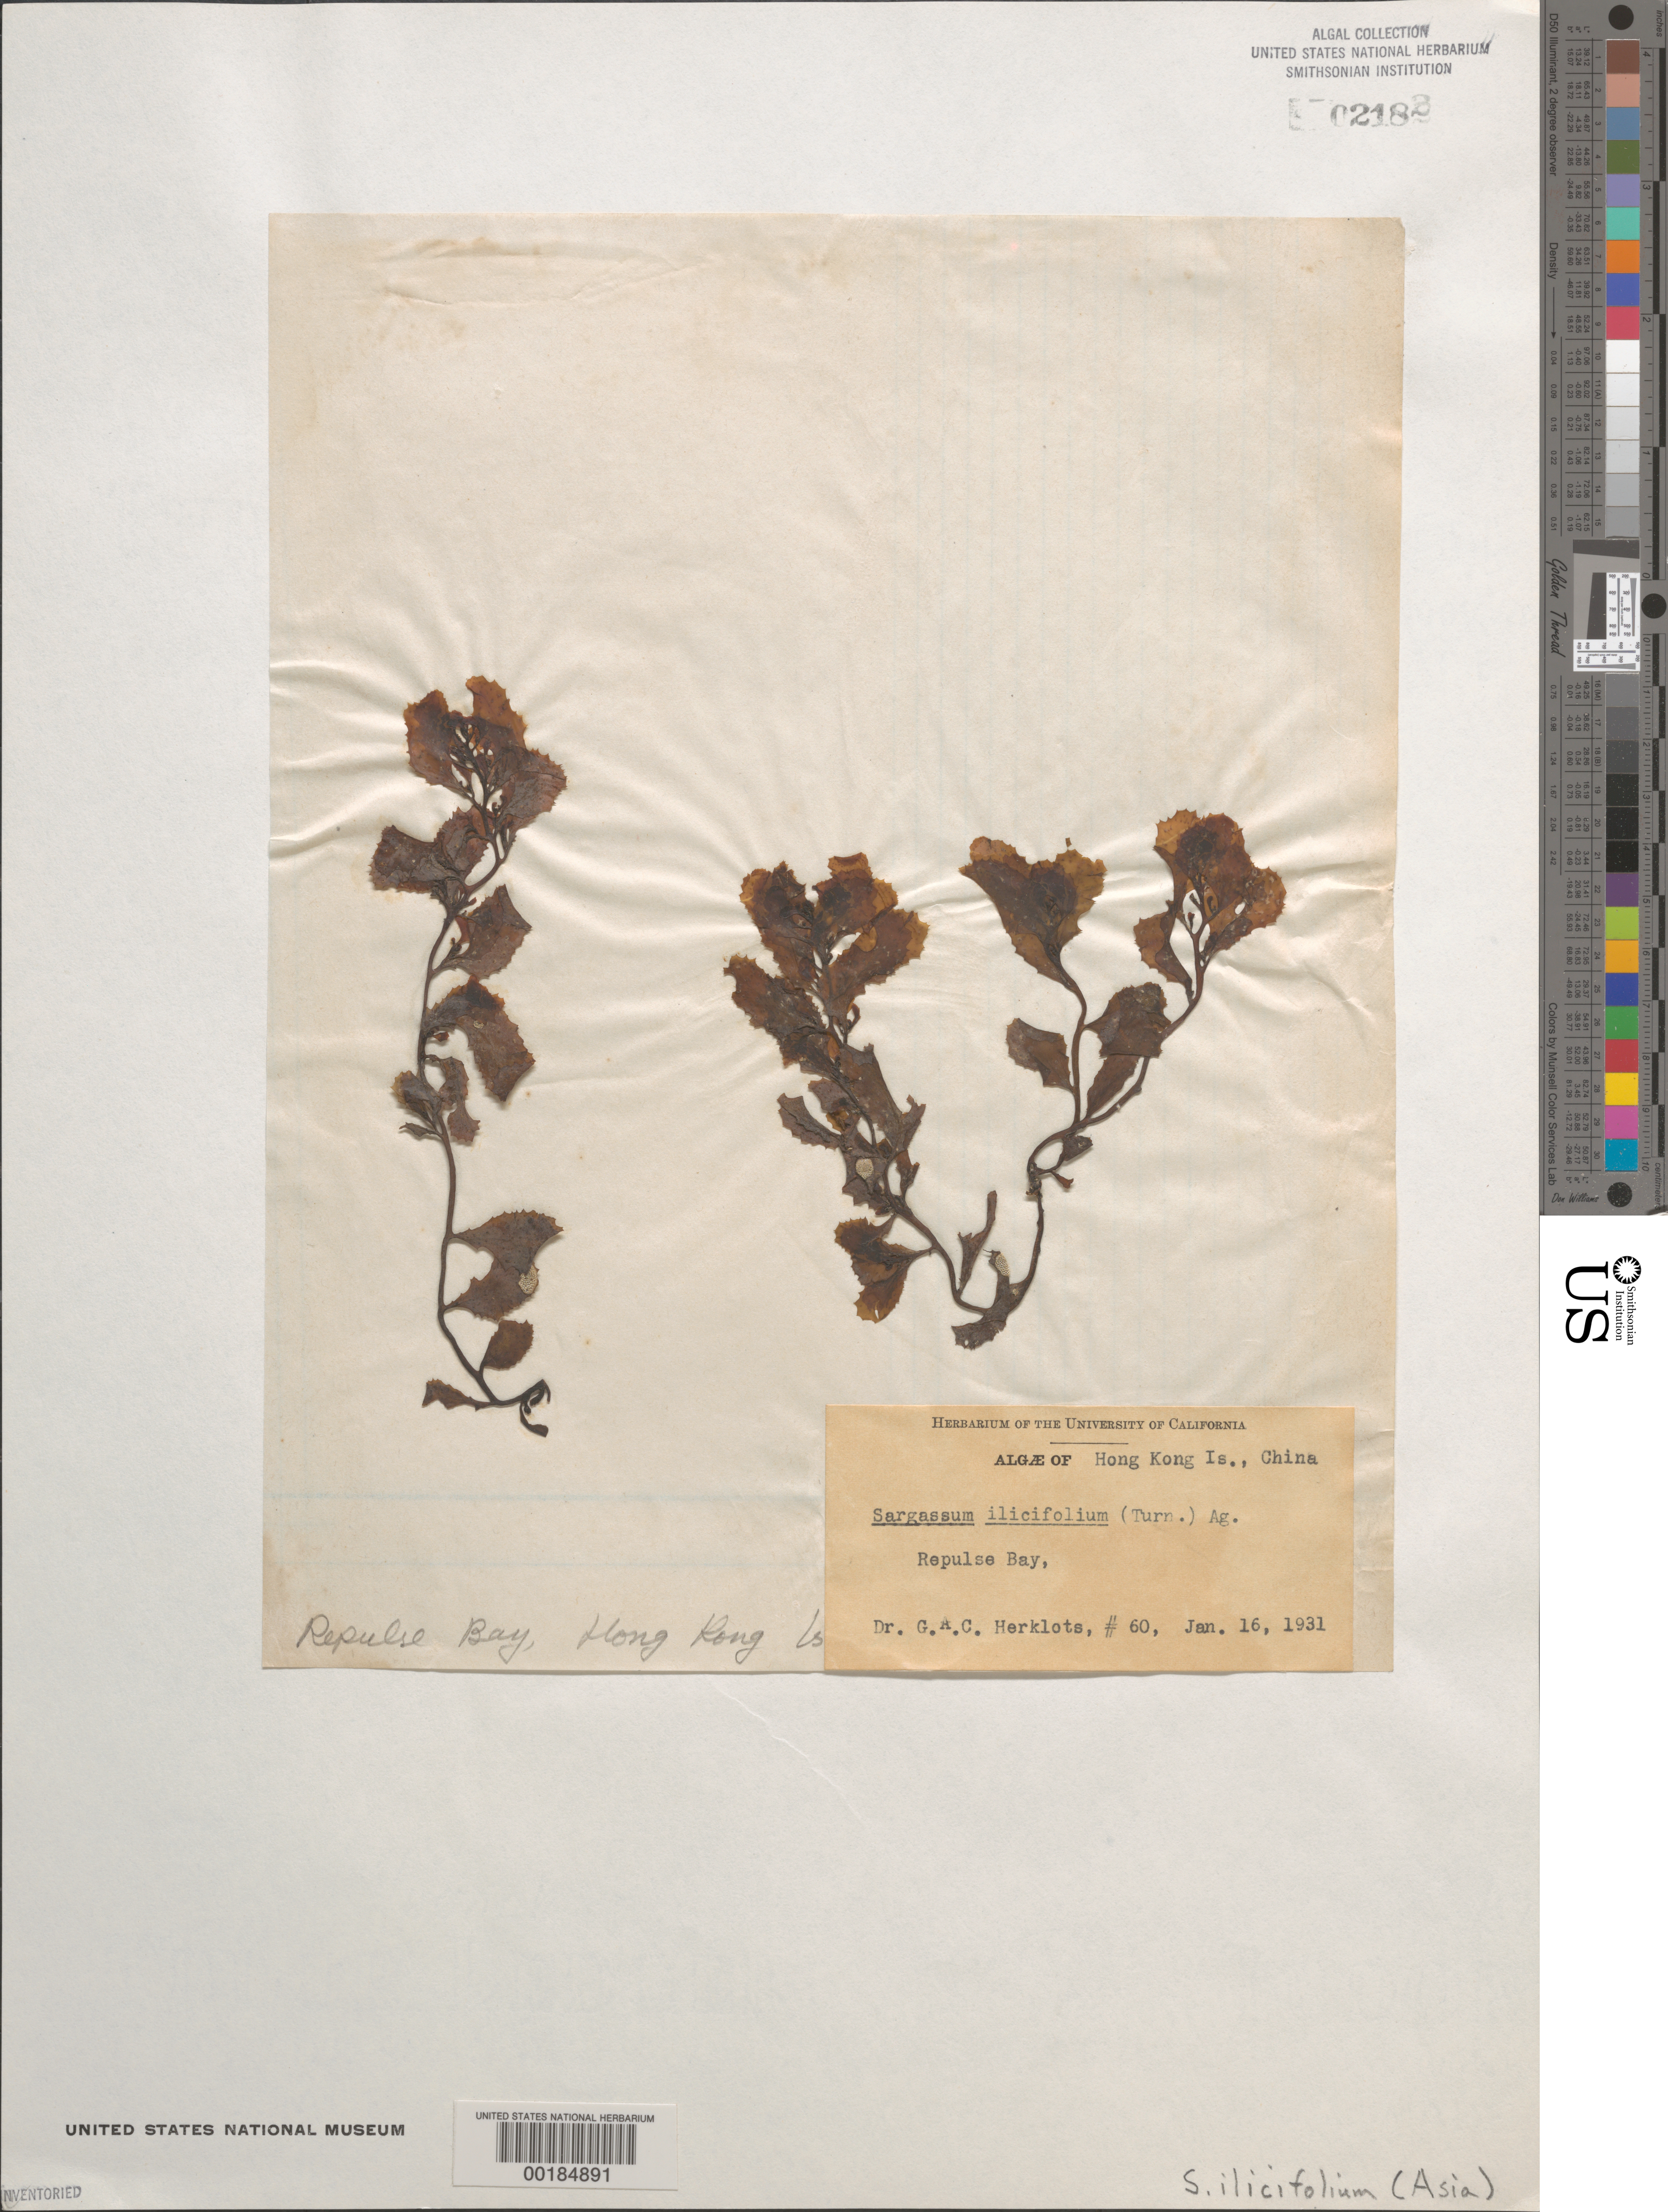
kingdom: Chromista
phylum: Ochrophyta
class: Phaeophyceae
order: Fucales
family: Sargassaceae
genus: Sargassum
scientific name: Sargassum ilicifolium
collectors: G. Herklots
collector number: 60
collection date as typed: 16 Jan 1931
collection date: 1931-01-16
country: China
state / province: Hong Kong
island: Hong Kong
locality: Repulse Bay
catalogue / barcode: US 2182